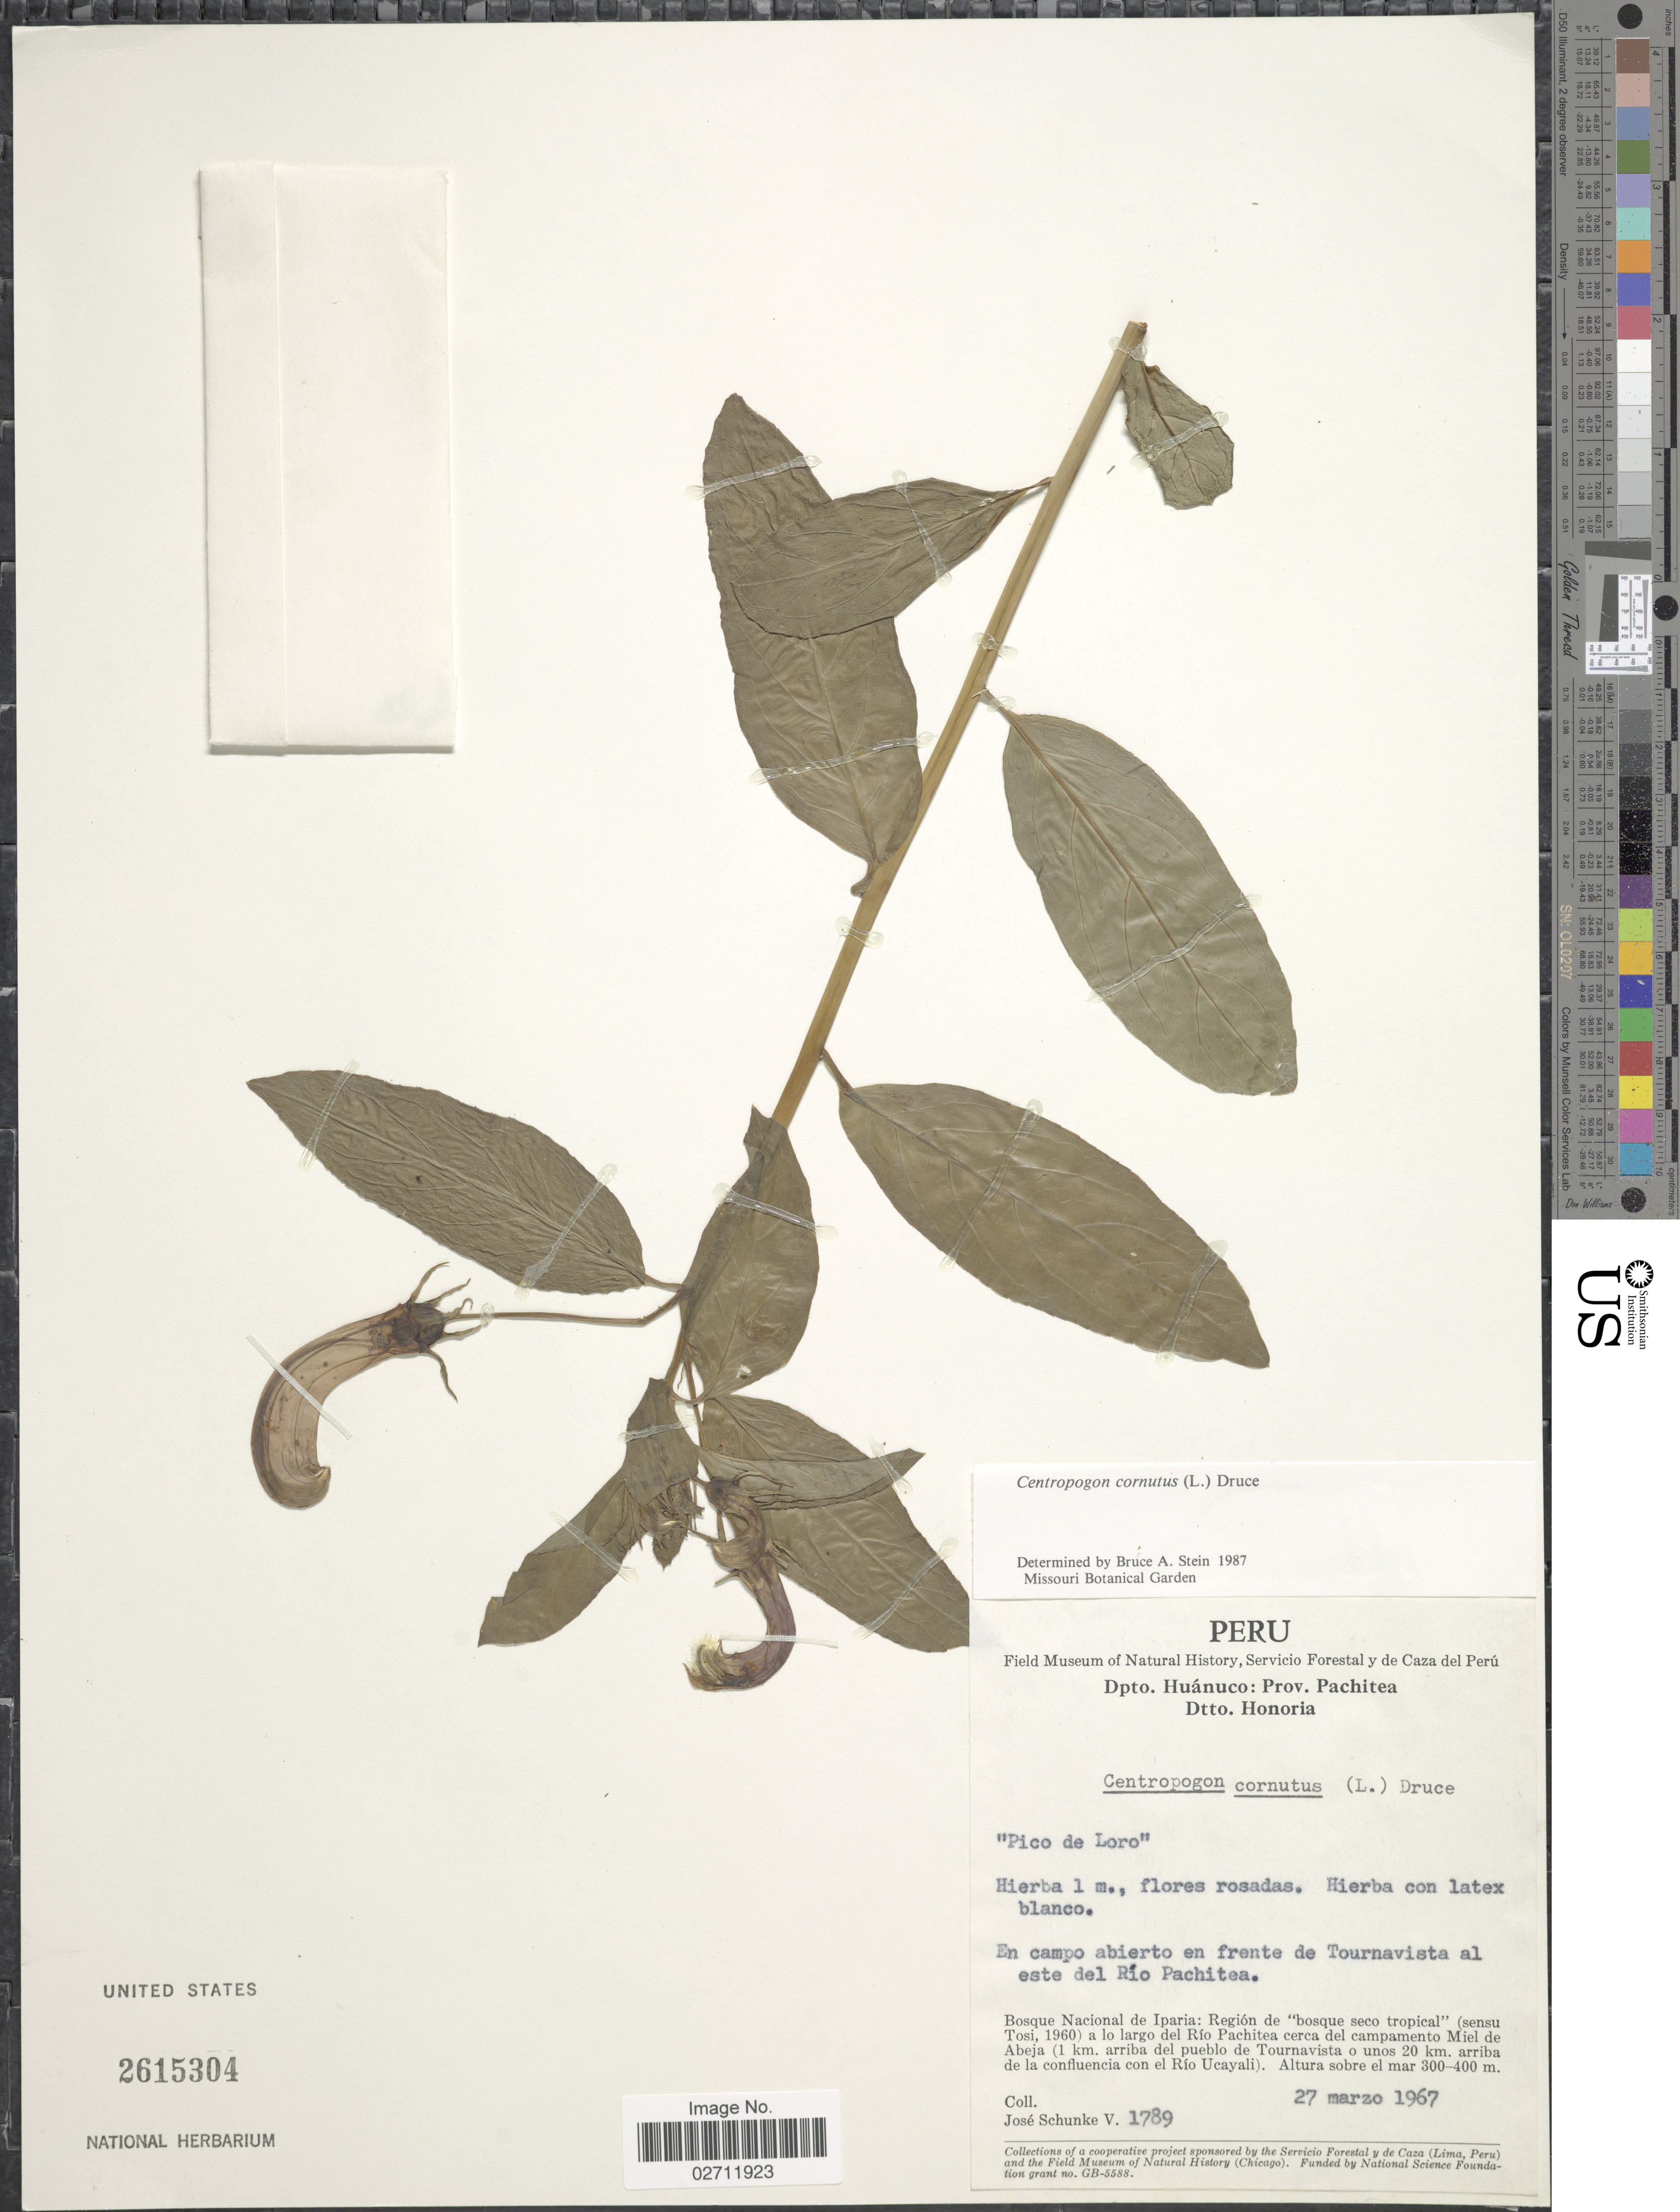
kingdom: Plantae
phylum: Tracheophyta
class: Magnoliopsida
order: Asterales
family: Campanulaceae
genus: Centropogon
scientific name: Centropogon cornutus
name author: (L.) Druce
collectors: J. Schunke Vigo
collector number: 1789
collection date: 1967-03-27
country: Peru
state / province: Huánuco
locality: Prov. Pachitea, Dtto. Honoria, en campo abierto en frente de Tournavista al este del Rio Pachitea, Bosque Nacional de Iparia: Region de "bosque seco tropical"(sensu Tosi, 1960) a lo largo del Rio Pachitea cerca del campamento Miel de Abeja (1 km. arriba del pueblo de Tournavista o unos 20 km. arriba de la confluencia con el Rio Ucayali).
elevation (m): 300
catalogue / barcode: US 2615304